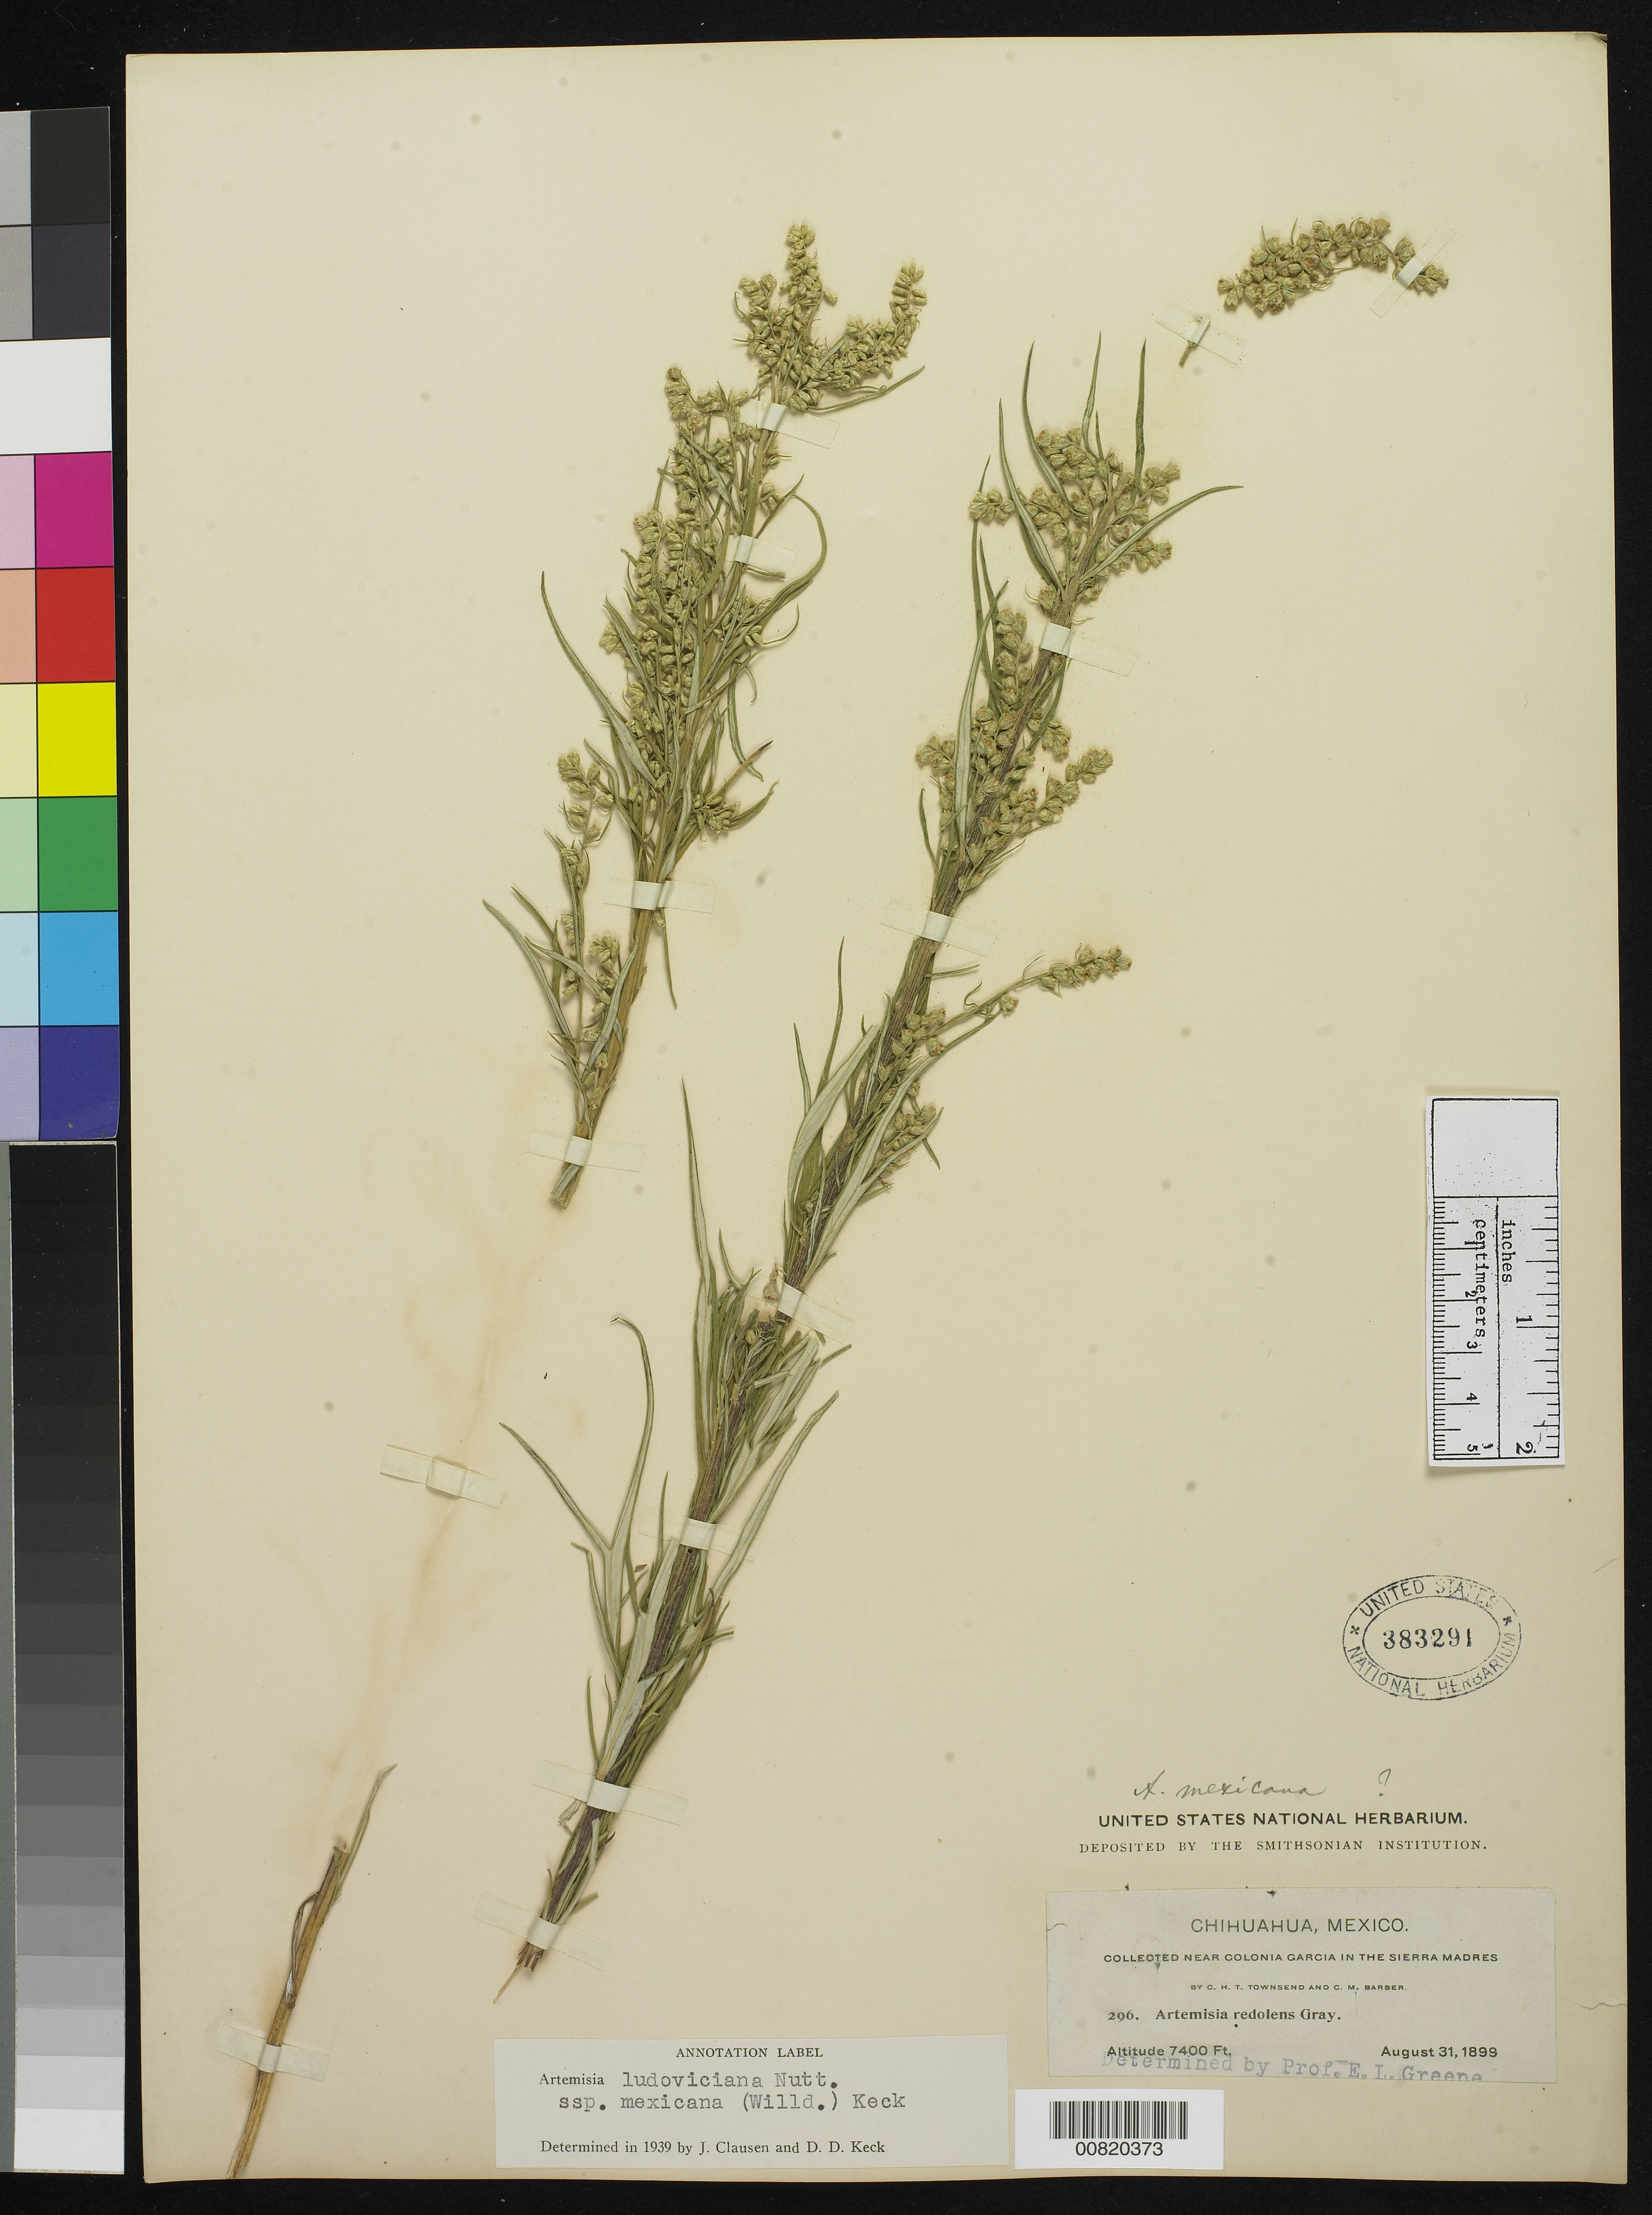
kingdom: Plantae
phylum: Tracheophyta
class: Magnoliopsida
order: Asterales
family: Asteraceae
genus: Artemisia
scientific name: Artemisia ludoviciana subsp. mexicana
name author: (Willd. ex Spreng.) D.D. Keck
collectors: C. H. T. Townsend & C. Barber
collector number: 296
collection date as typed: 31 Aug 1899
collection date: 1899-08-31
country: Mexico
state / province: Chihuahua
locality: Near Colonia García in the Sierra Madre, Chihuahua.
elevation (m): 2256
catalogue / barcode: US 383291